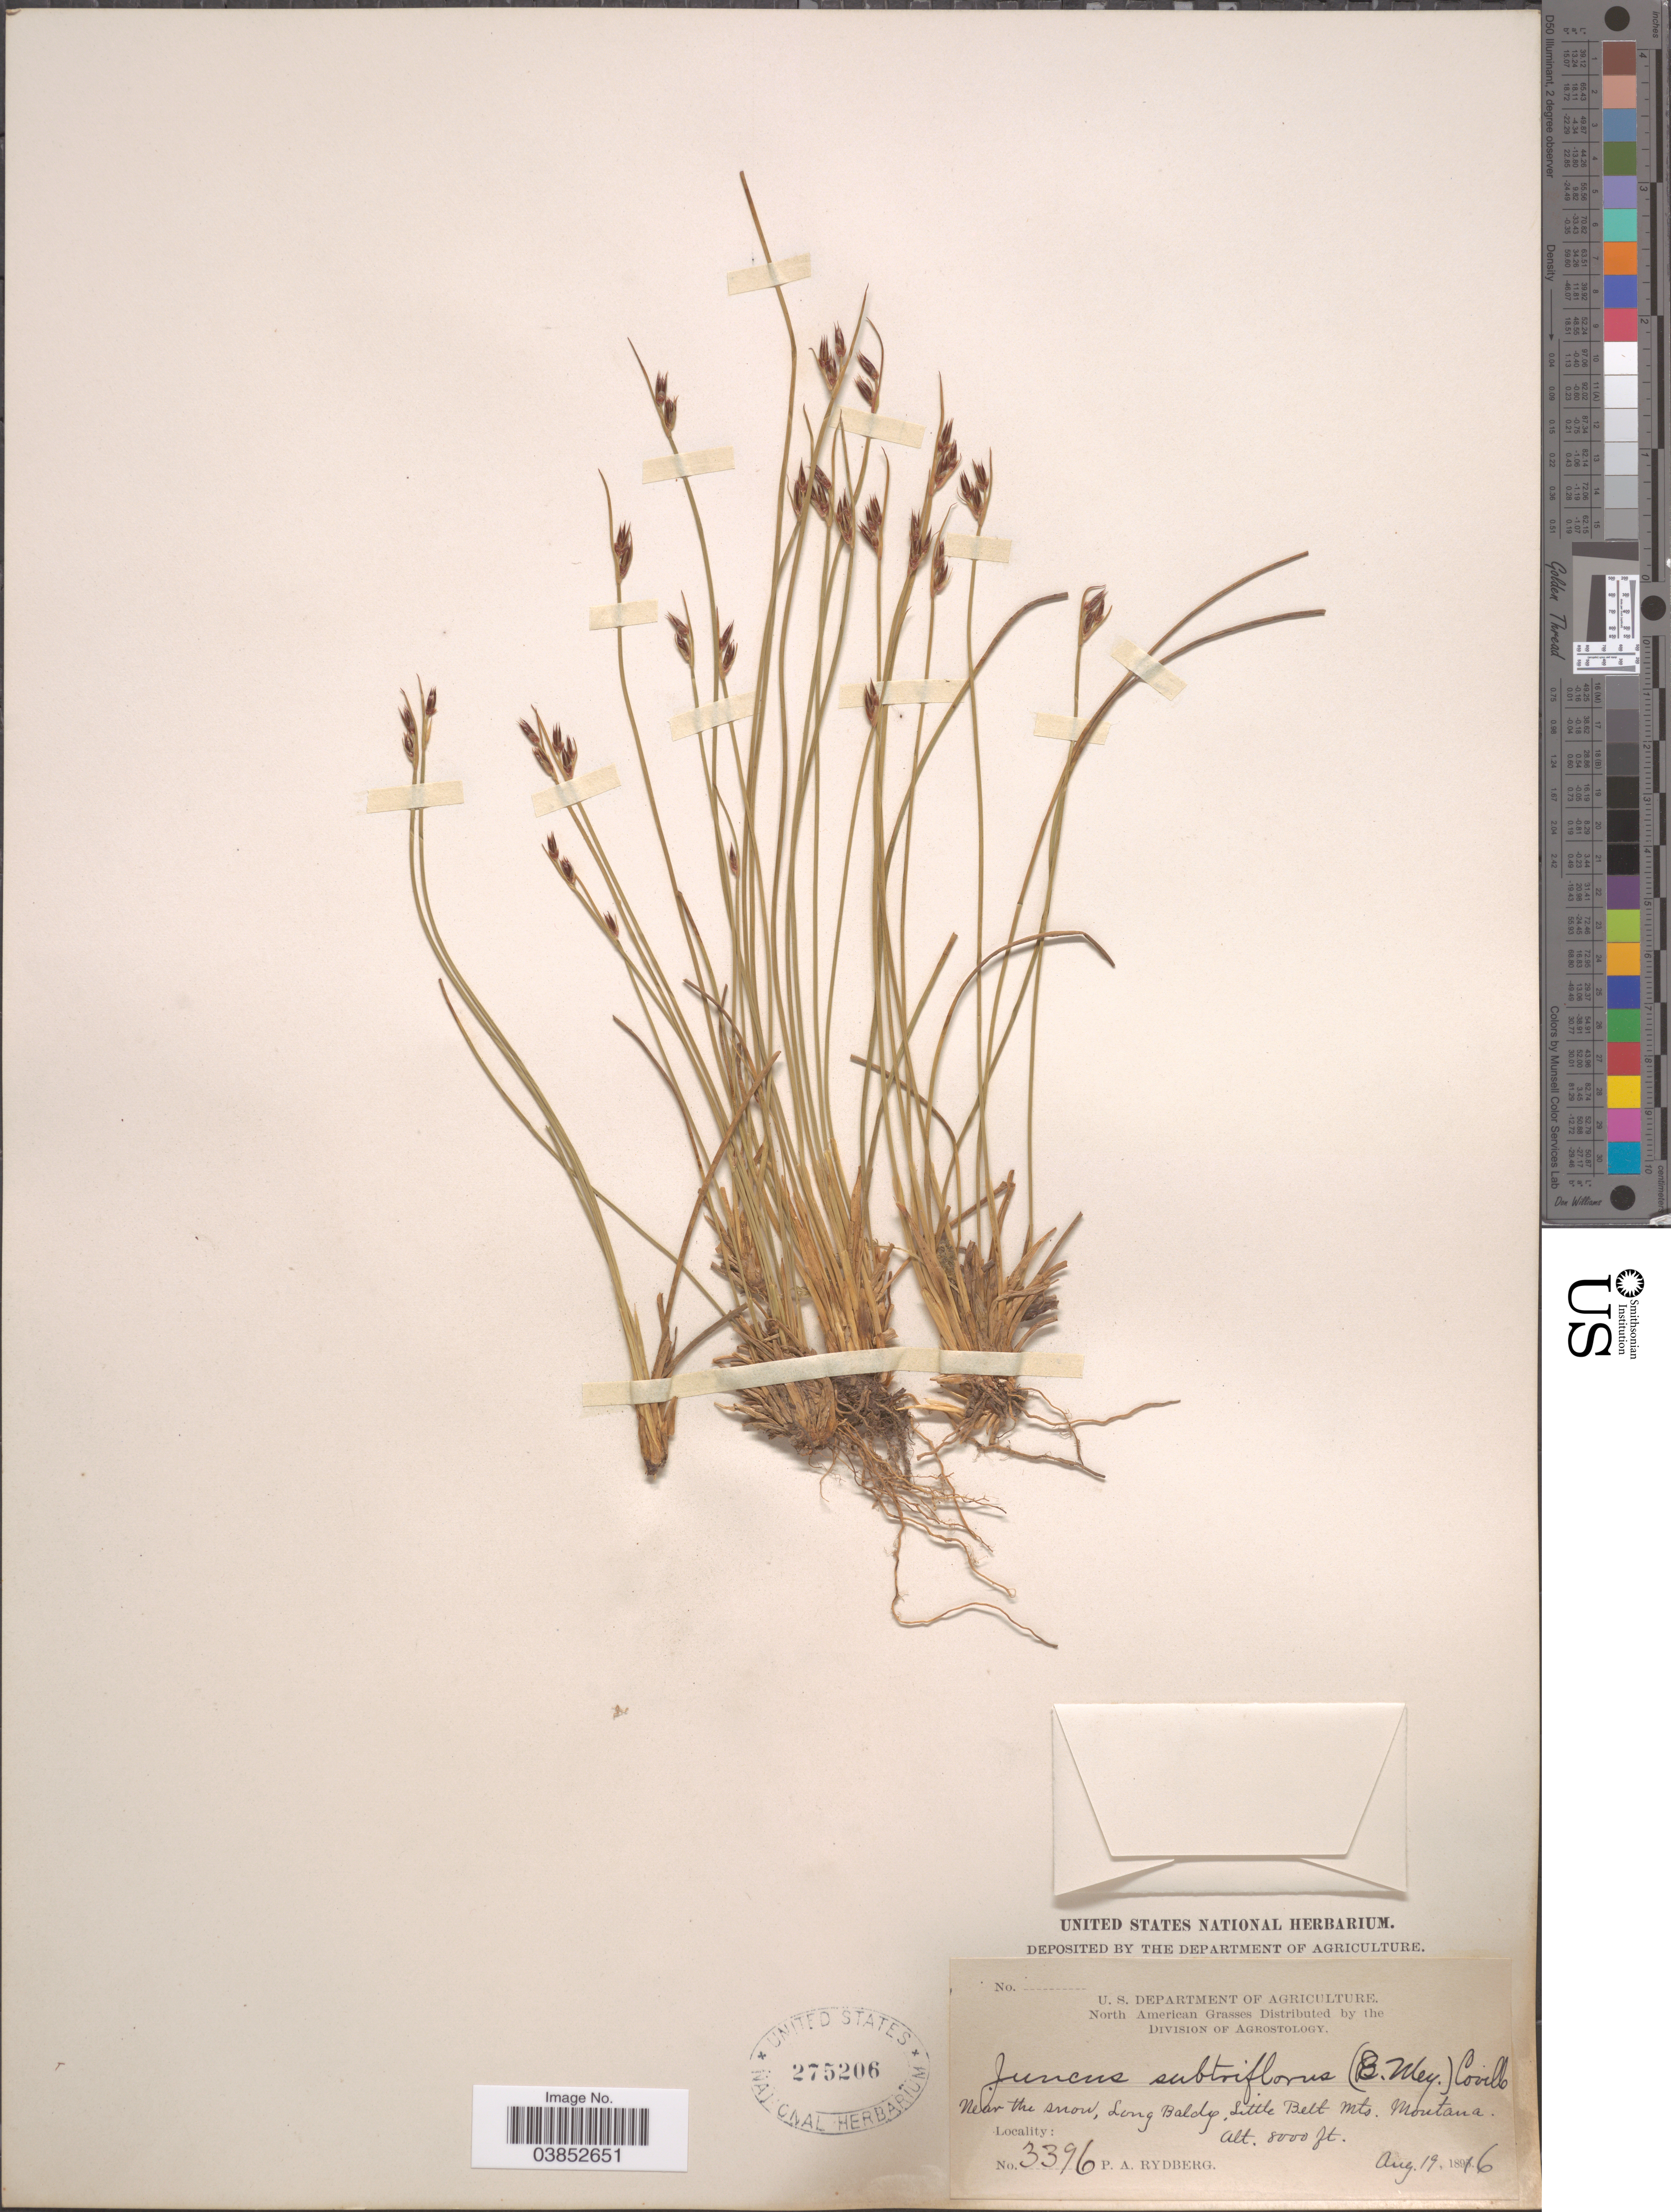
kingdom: Plantae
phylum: Tracheophyta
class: Liliopsida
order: Poales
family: Juncaceae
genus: Juncus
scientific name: Juncus drummondii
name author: E. Mey.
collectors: P. A. Rydberg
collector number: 3396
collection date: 1896-08-19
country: United States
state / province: Montana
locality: Near the snow, Long Baldy, Little Belt Mts.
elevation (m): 2438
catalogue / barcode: US 275206